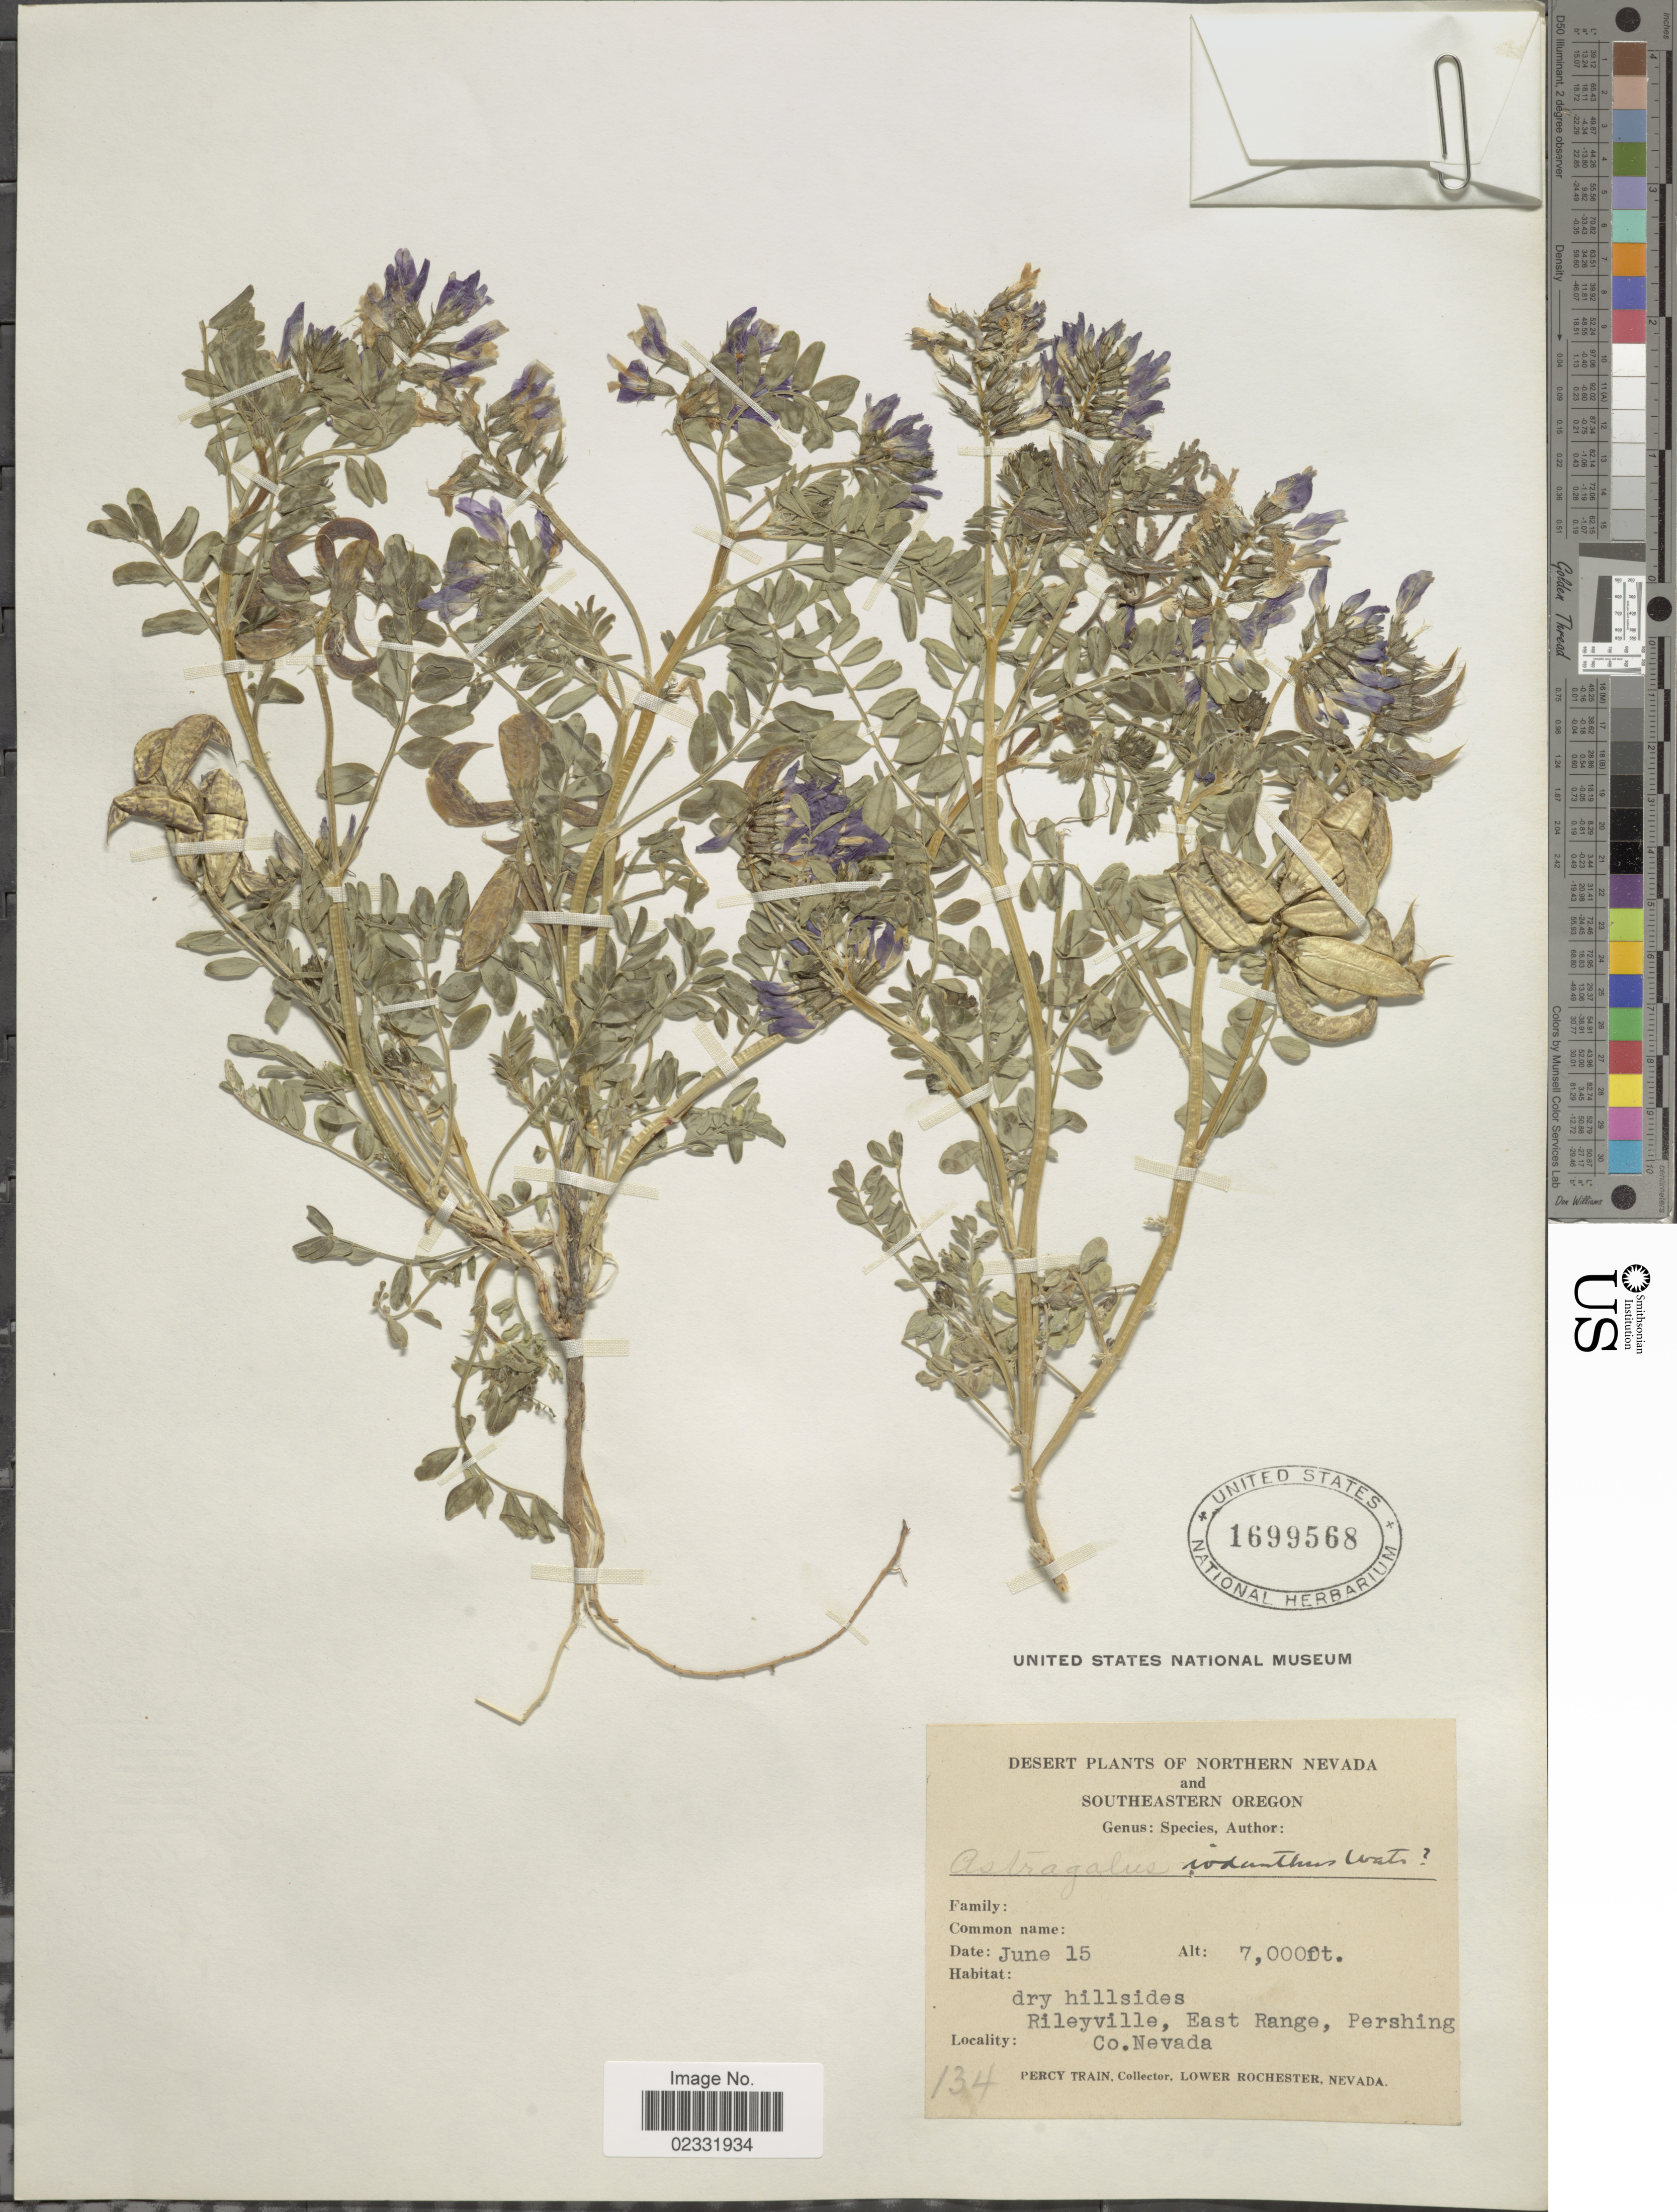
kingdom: Plantae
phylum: Tracheophyta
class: Magnoliopsida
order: Fabales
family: Fabaceae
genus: Astragalus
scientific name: Astragalus iodanthus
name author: S. Watson in C. King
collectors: P. Train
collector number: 134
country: United States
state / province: Nevada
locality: Northern Nevada and Southern Oregon. Rileyville, East Range, Pershing Co. Nevada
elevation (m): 2134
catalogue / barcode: US 1699568